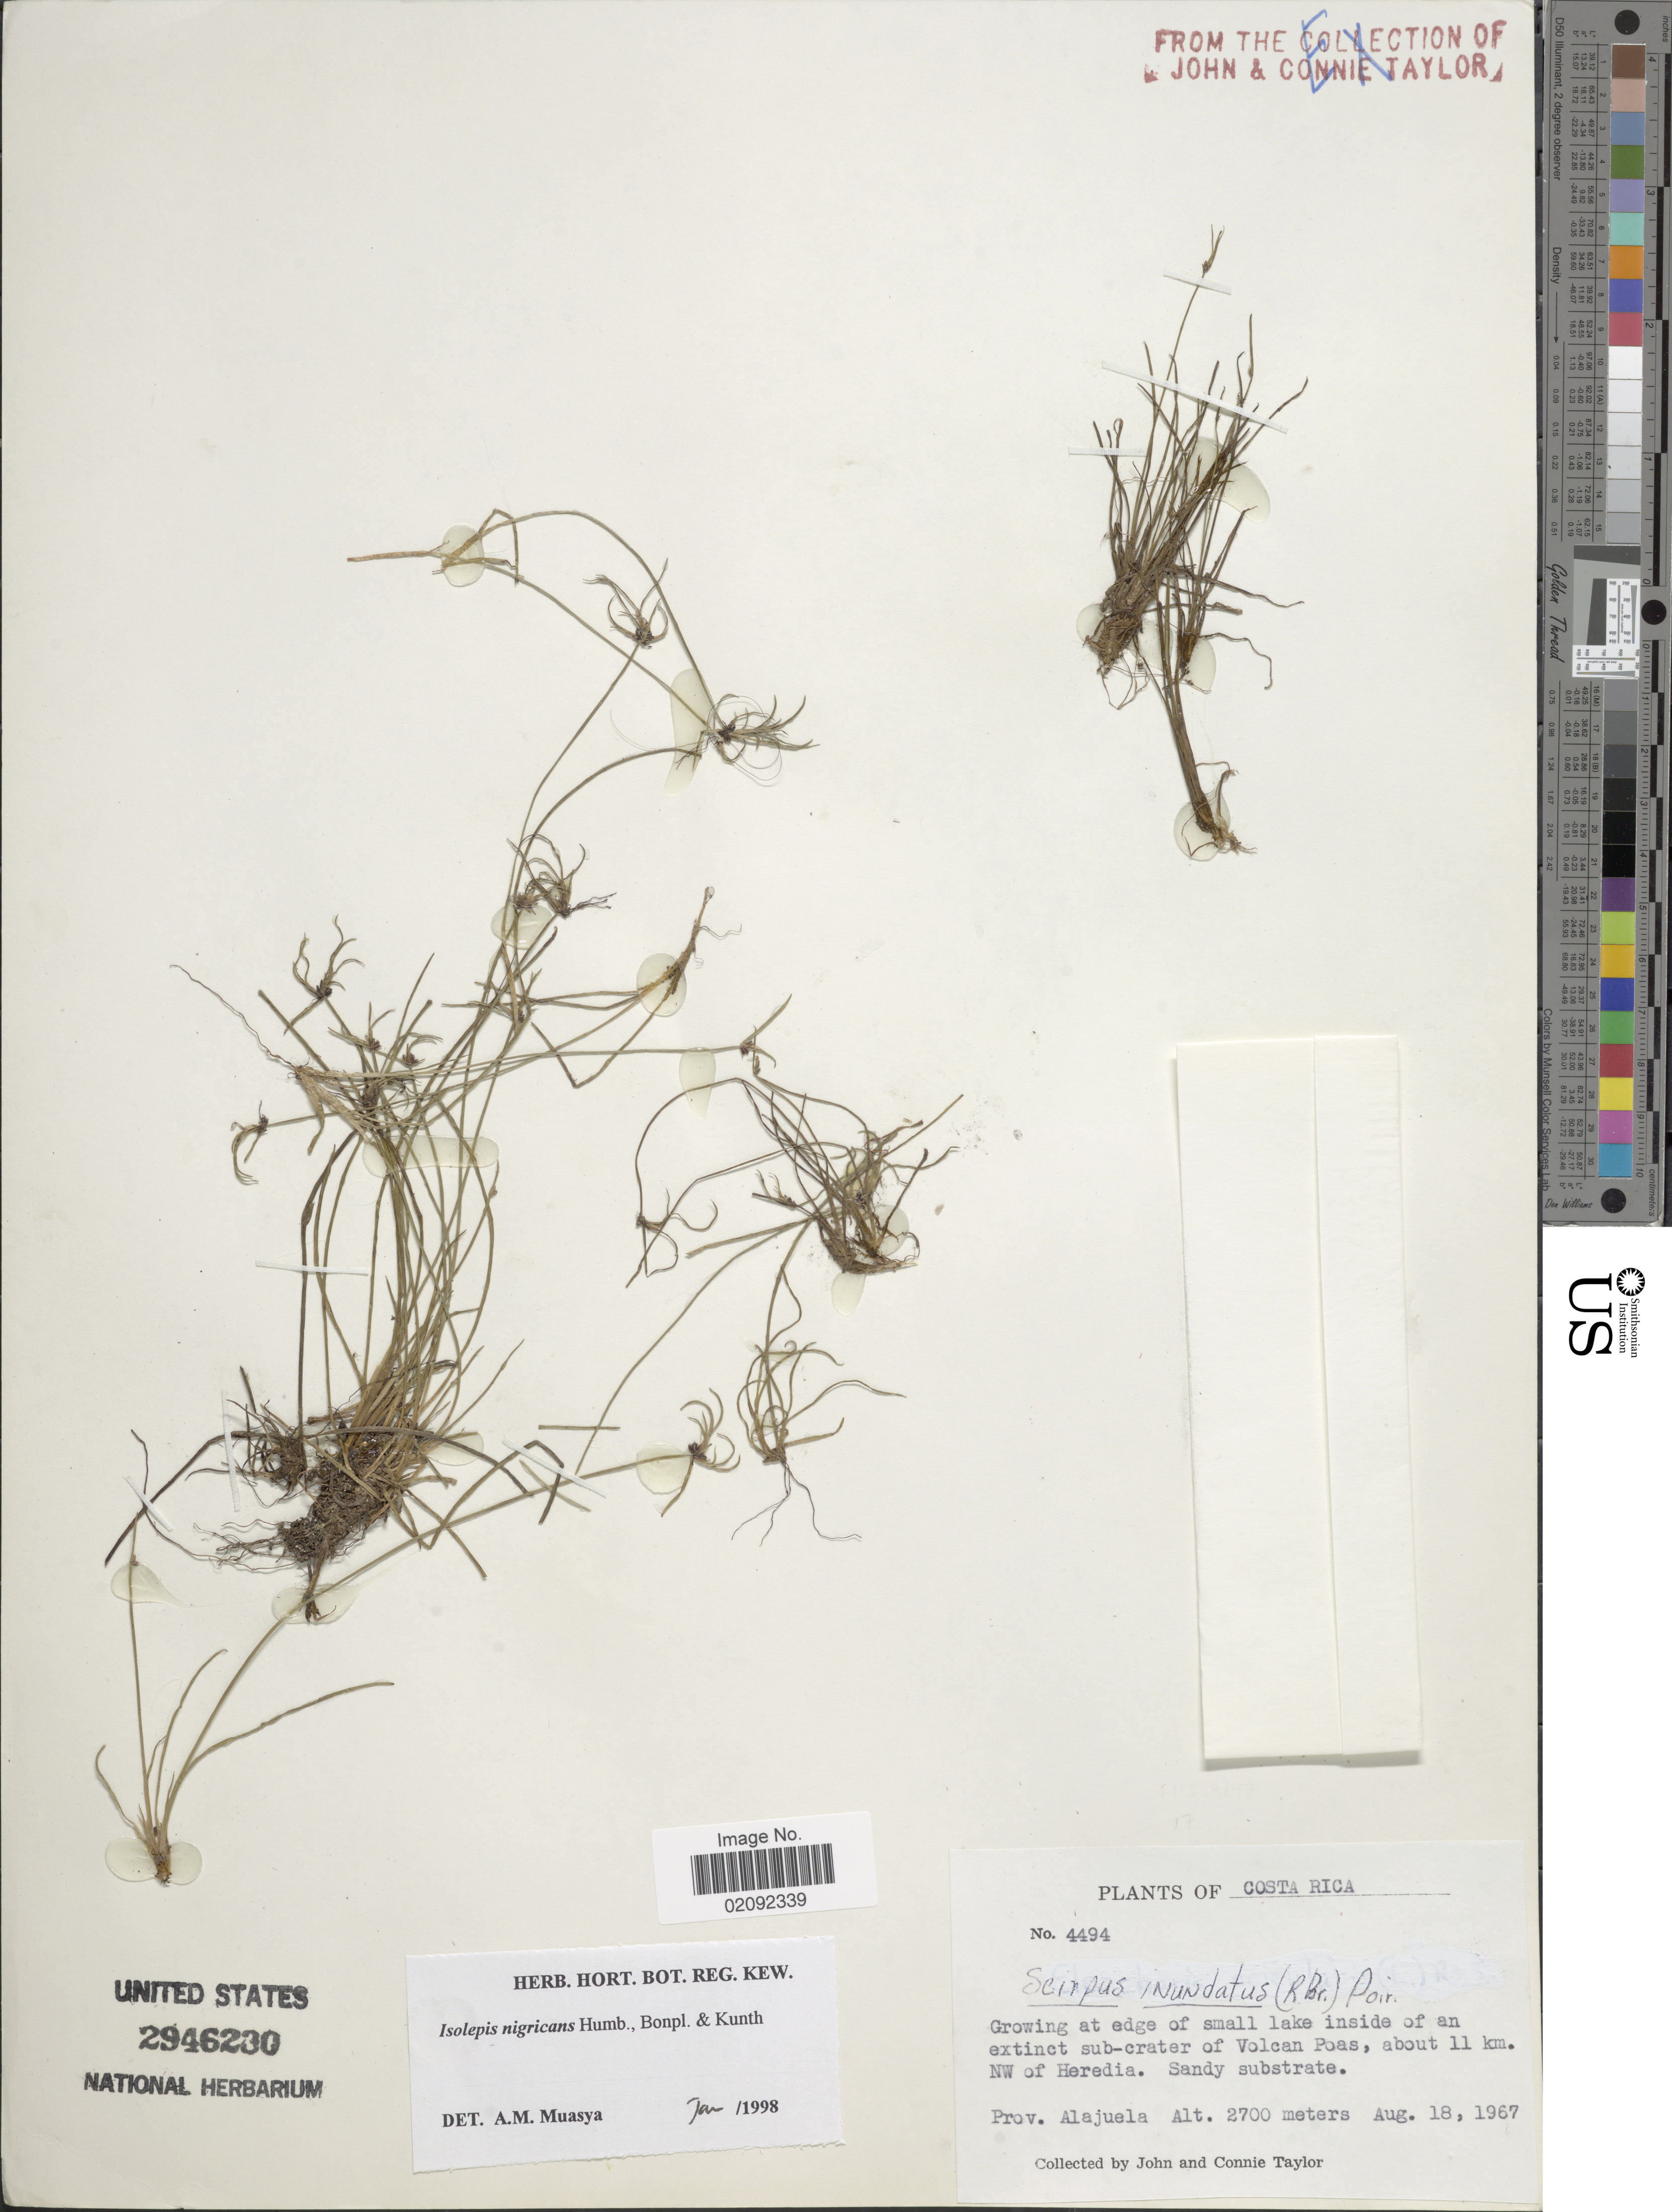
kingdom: Plantae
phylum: Tracheophyta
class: Liliopsida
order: Poales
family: Cyperaceae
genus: Isolepis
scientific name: Isolepis nigricans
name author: Kunth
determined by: Muasya, A. M.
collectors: J. Taylor & C. Taylor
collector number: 4494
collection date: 1967-08-18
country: Costa Rica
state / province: Alajuela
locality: Growing at edge of small lake inside of an extinct sub-crater of Volcan Poas, about 11 km NW of Heredia. Sandy substrate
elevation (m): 2700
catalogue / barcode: US 2946230